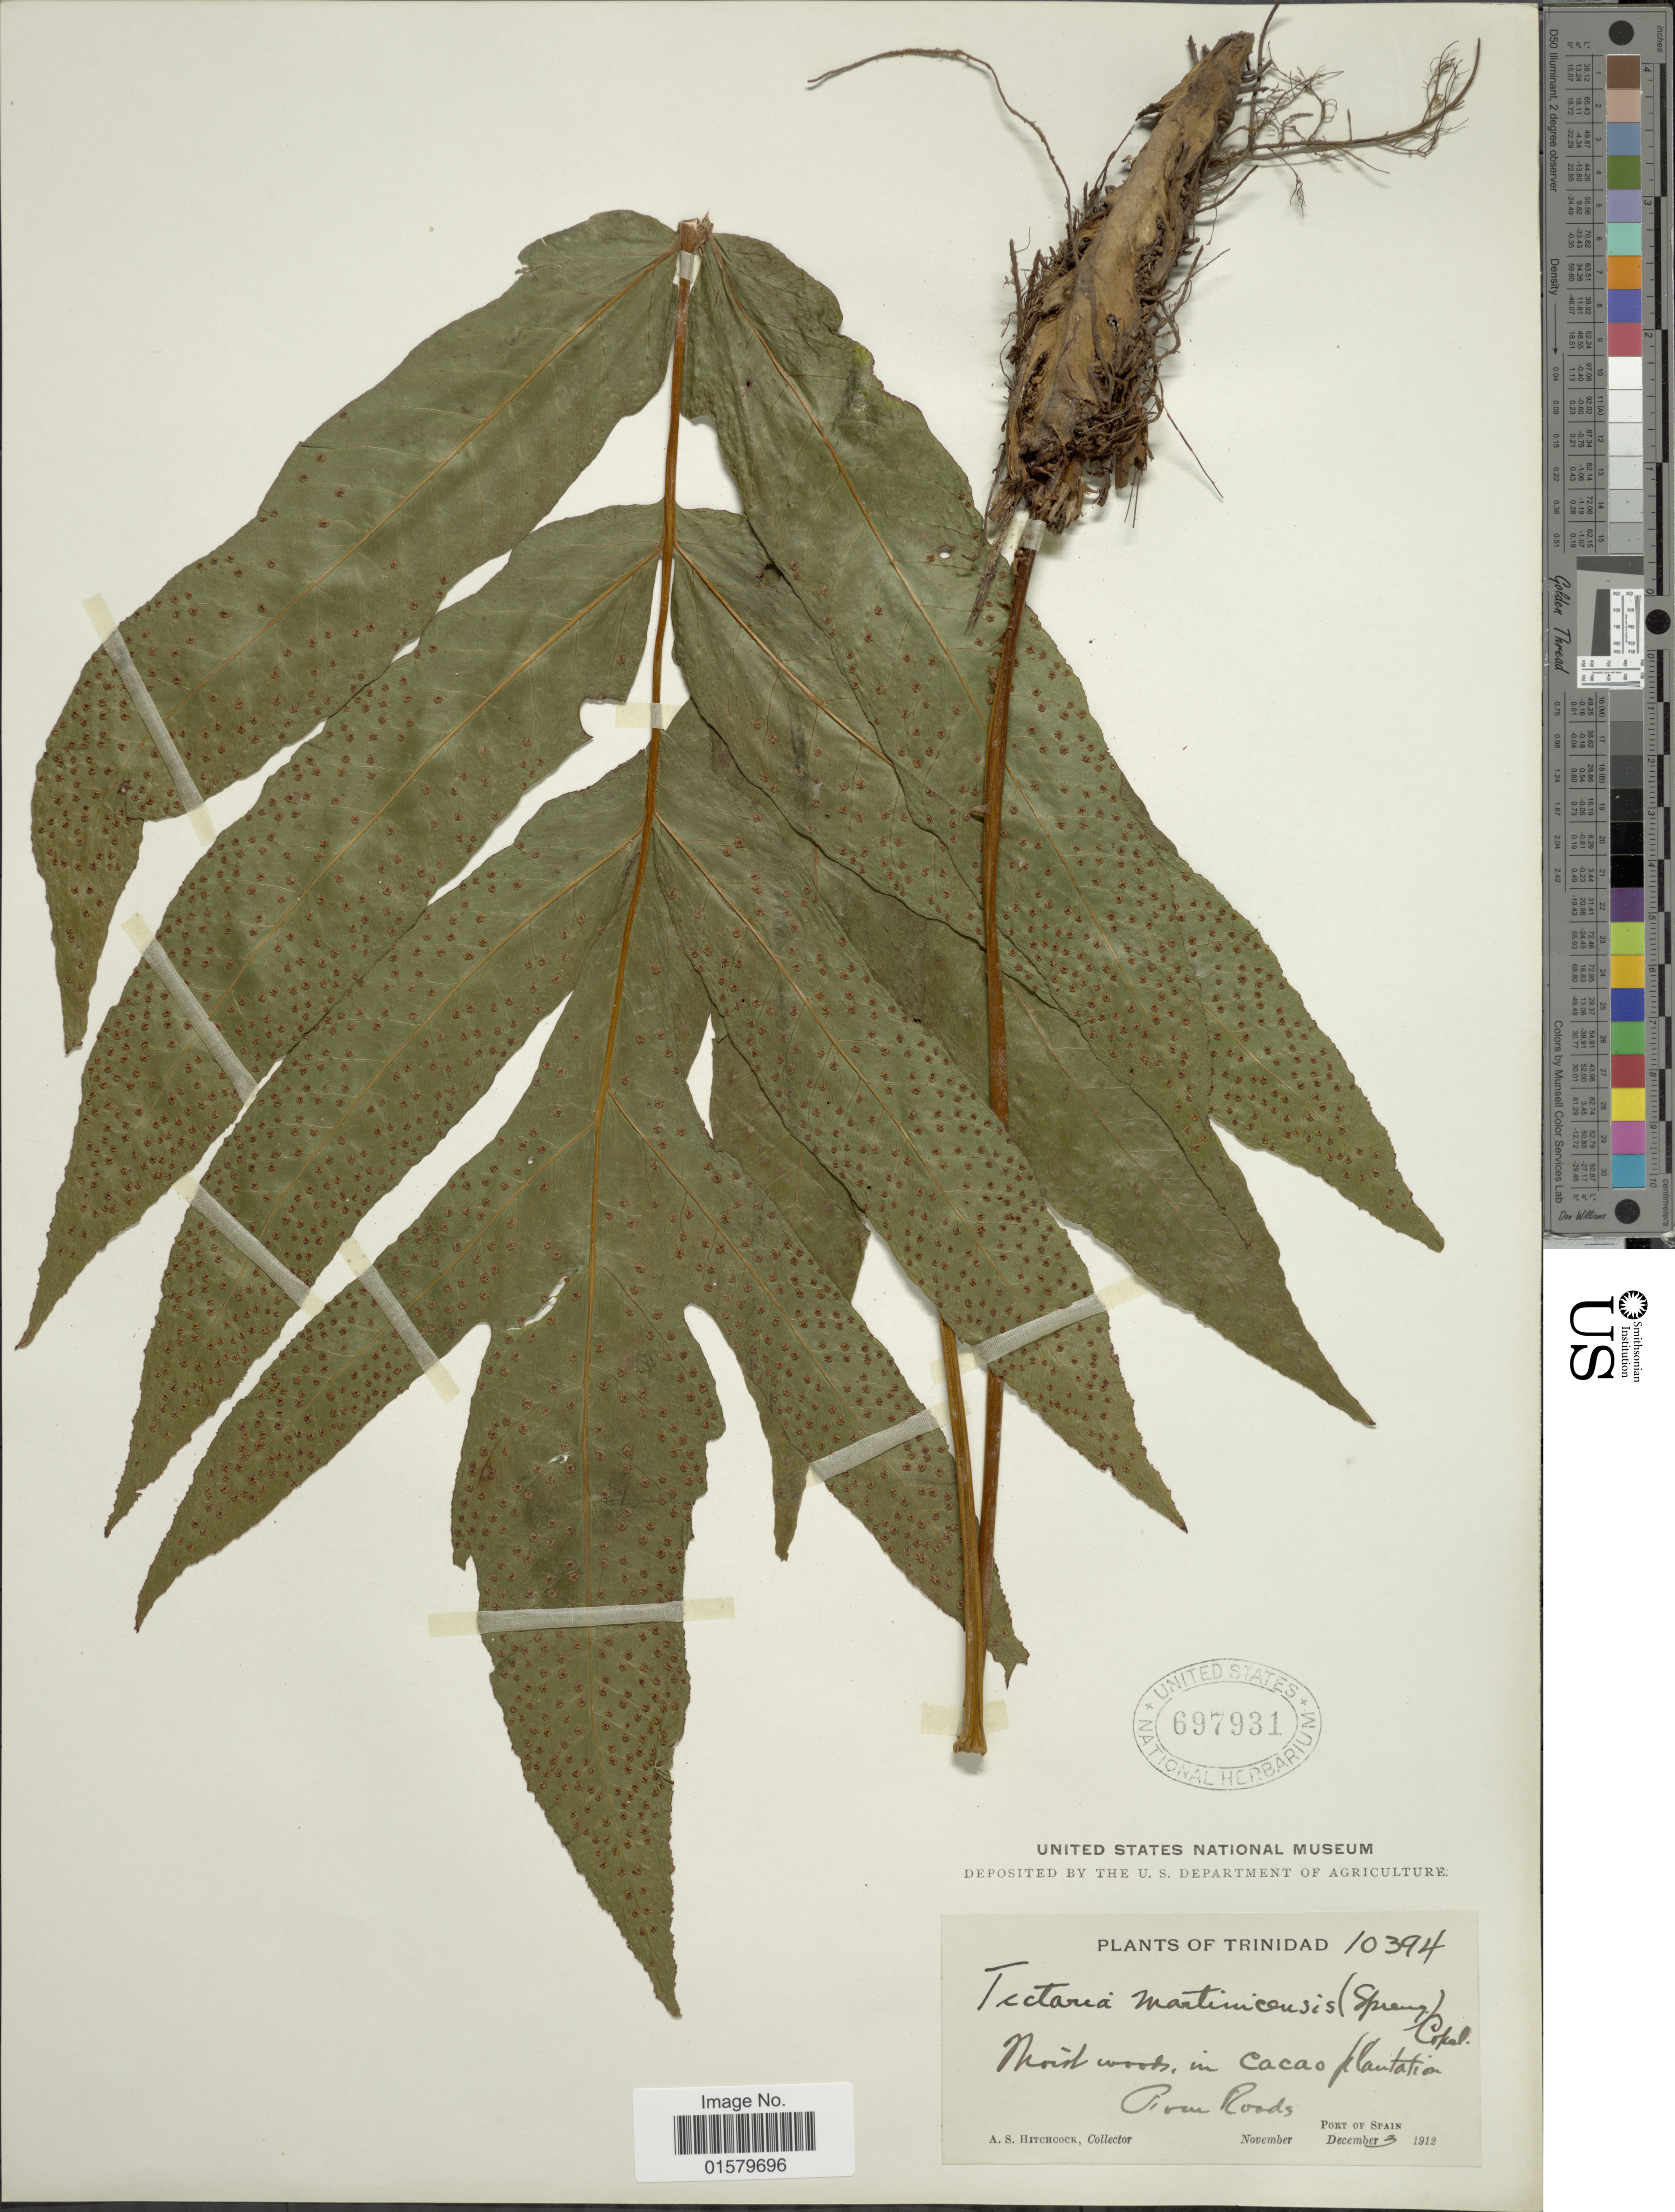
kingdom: Plantae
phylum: Tracheophyta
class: Polypodiopsida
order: Polypodiales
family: Tectariaceae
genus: Tectaria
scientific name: Tectaria incisa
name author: Cav.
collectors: A. S. Hitchcock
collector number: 10394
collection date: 1912-12-03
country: Trinidad and Tobago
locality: Trinidad, moist woods in cacao plantation, Four Roads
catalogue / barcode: US 697931